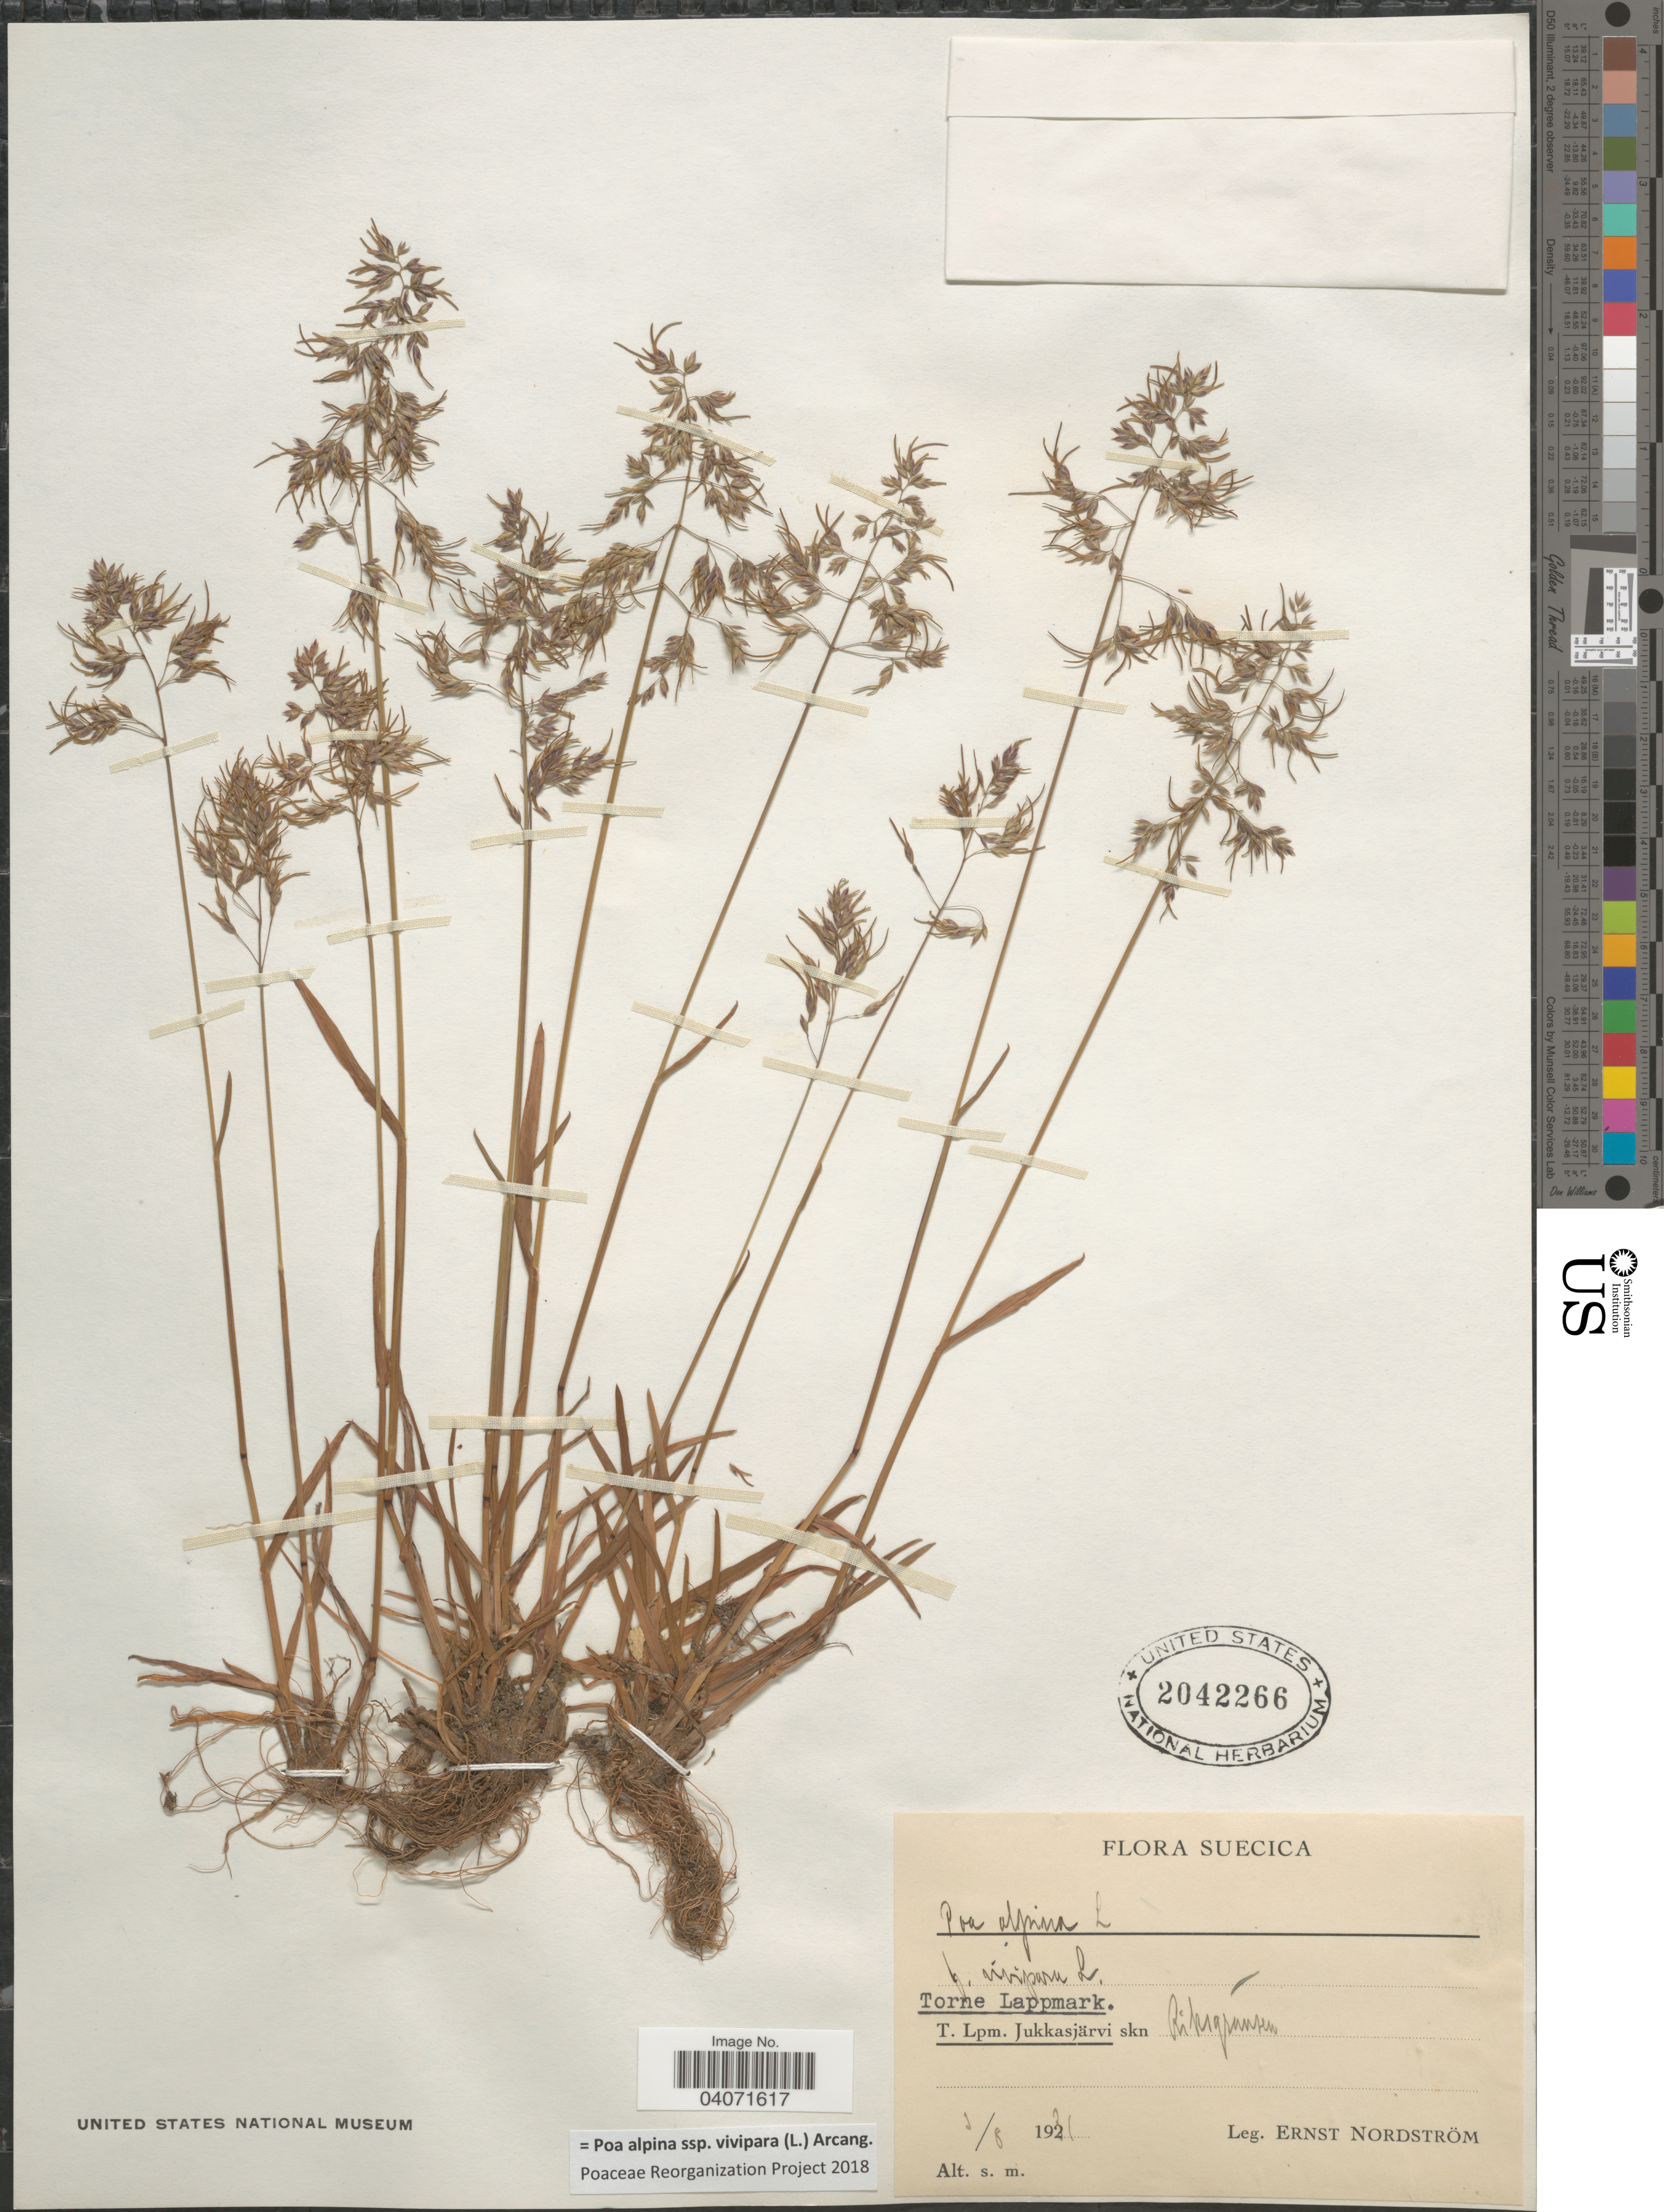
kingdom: Plantae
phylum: Tracheophyta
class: Liliopsida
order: Poales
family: Poaceae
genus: Poa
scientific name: Poa alpina subsp. vivipara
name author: (L.) Arcang.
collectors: E. Nordström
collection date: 1931-08-03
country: Sweden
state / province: Norrbotten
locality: Suecica. Torne Lappmark. T. Lpm. Jukkasjärvi skn Riksgransen.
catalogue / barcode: US 2042266